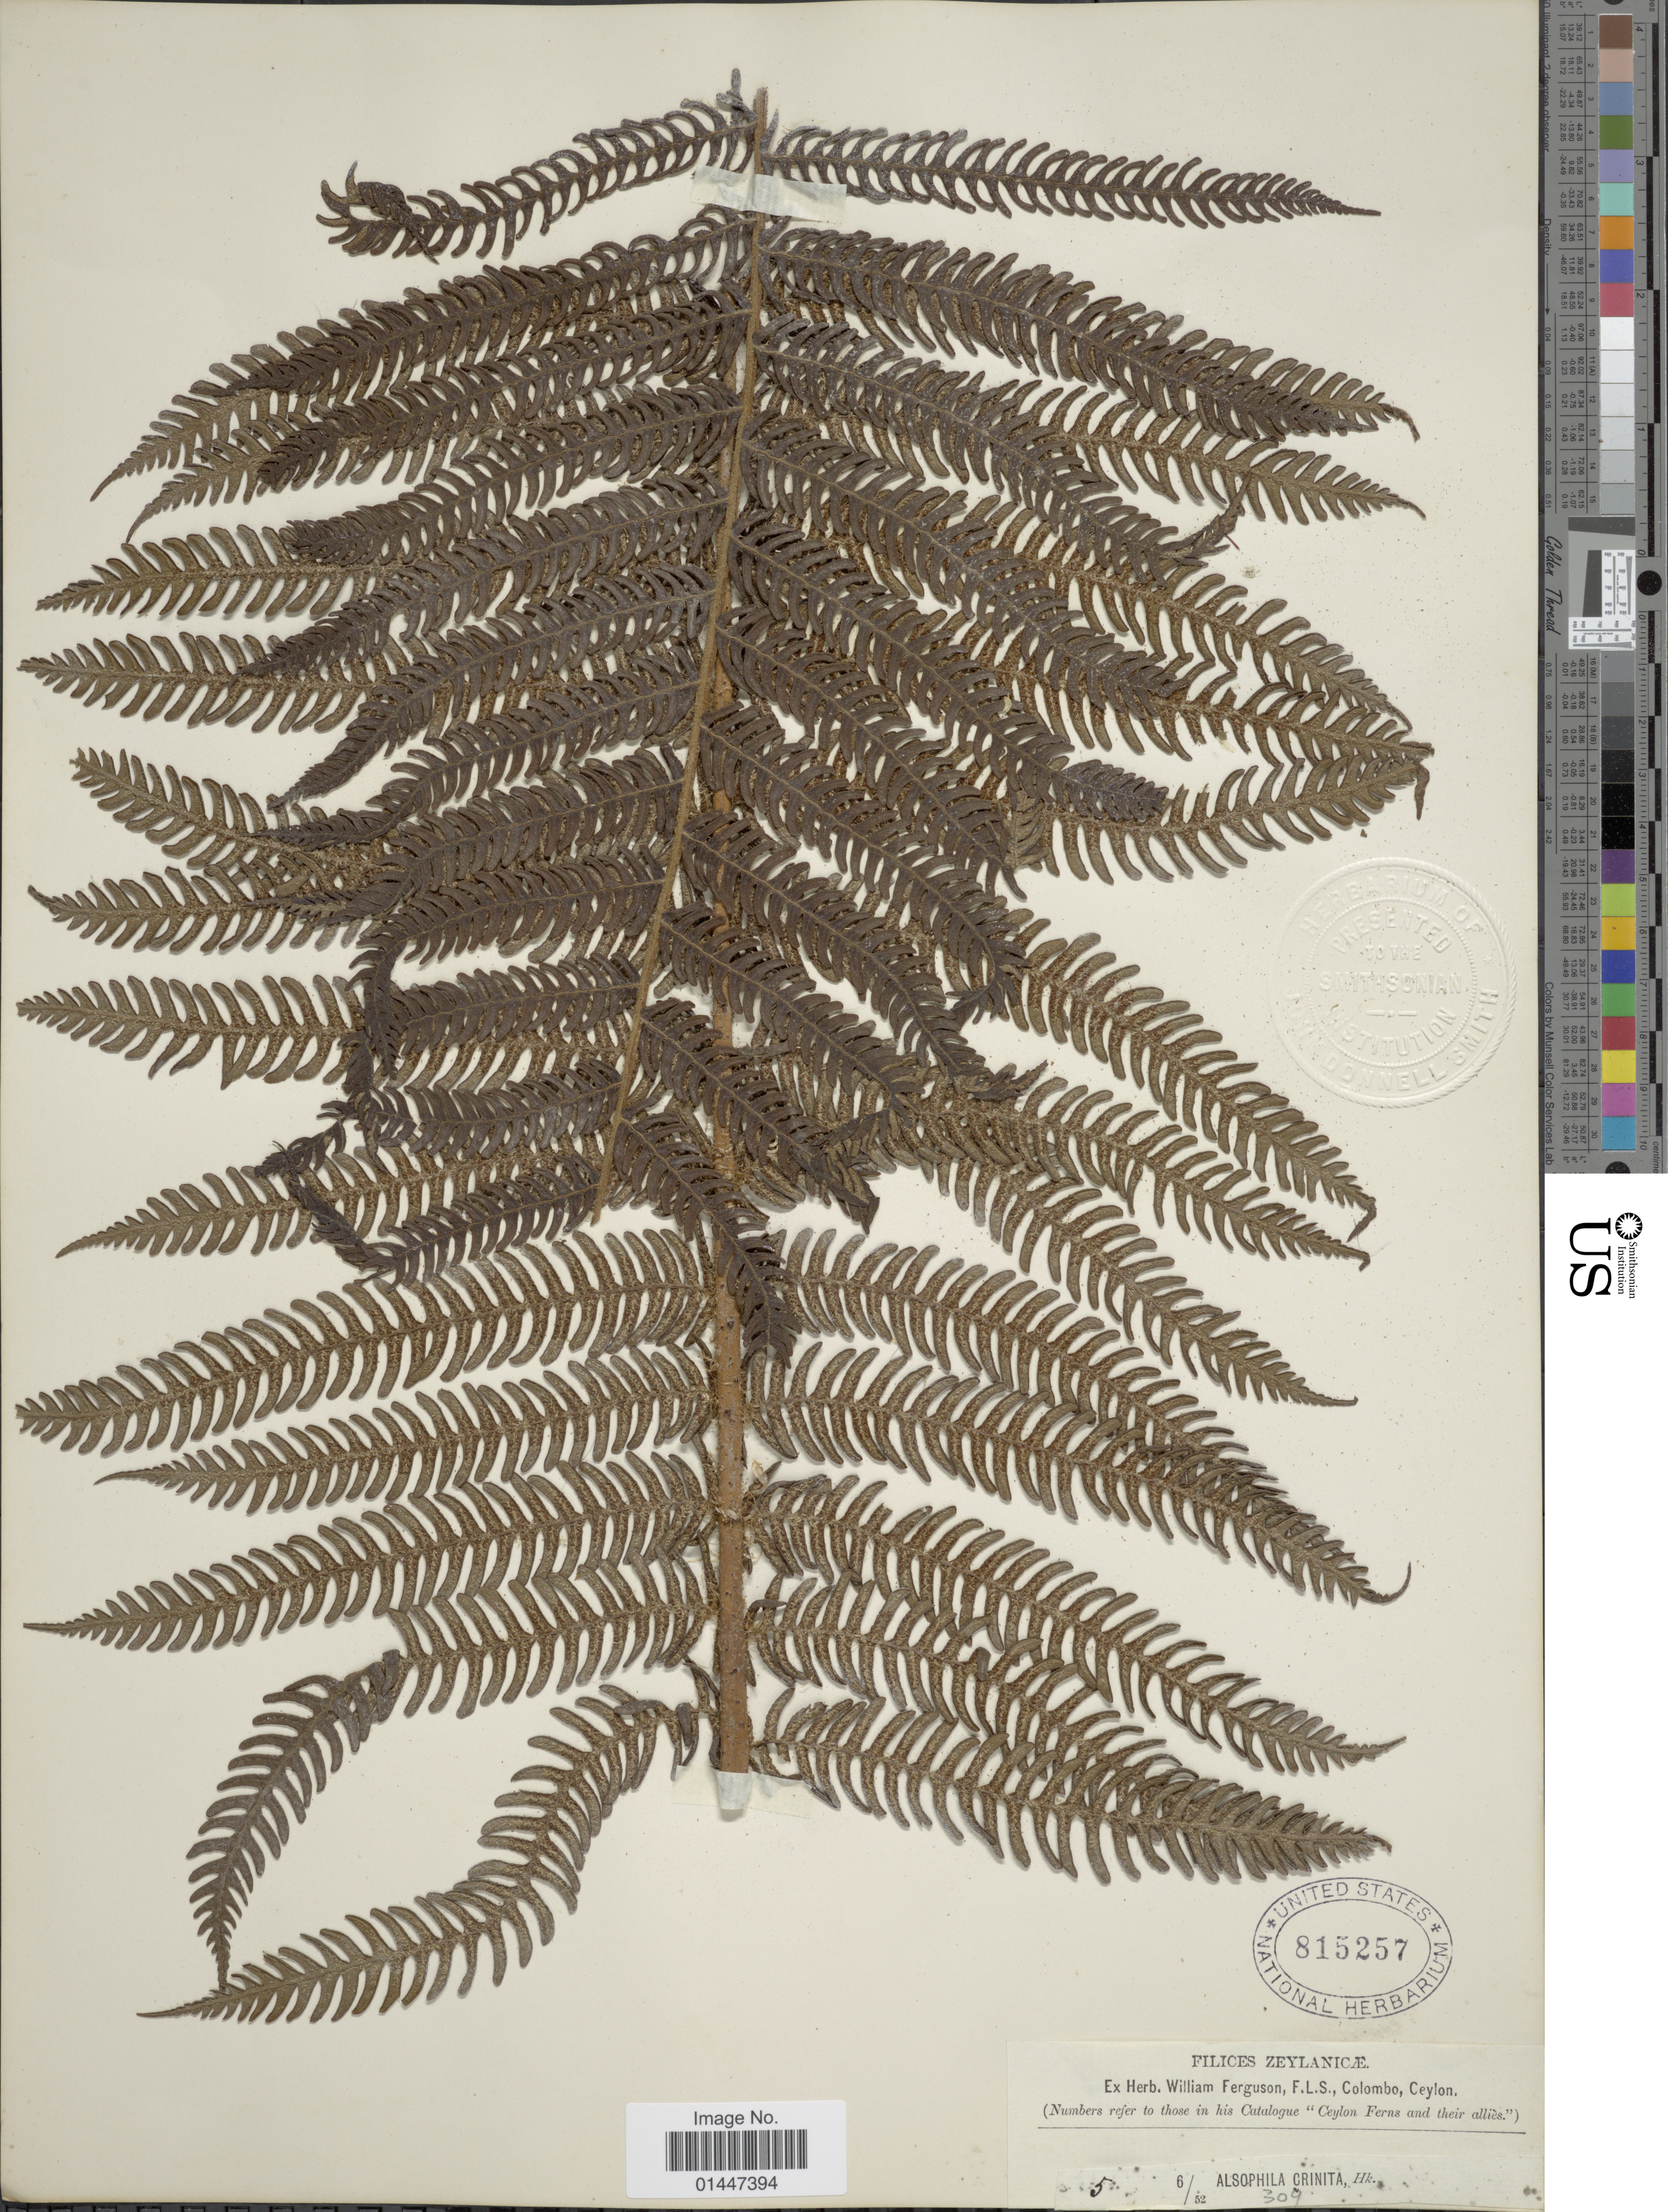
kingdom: Plantae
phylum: Tracheophyta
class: Polypodiopsida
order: Cyatheales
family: Cyatheaceae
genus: Sphaeropteris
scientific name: Sphaeropteris crinita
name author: (Hook.) R.M. Tryon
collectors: ex herb. William Ferguson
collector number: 5?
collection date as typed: Transcribed d/m/y: /6/52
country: Sri Lanka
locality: Zeylanicae. Ceylon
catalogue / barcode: US 815257